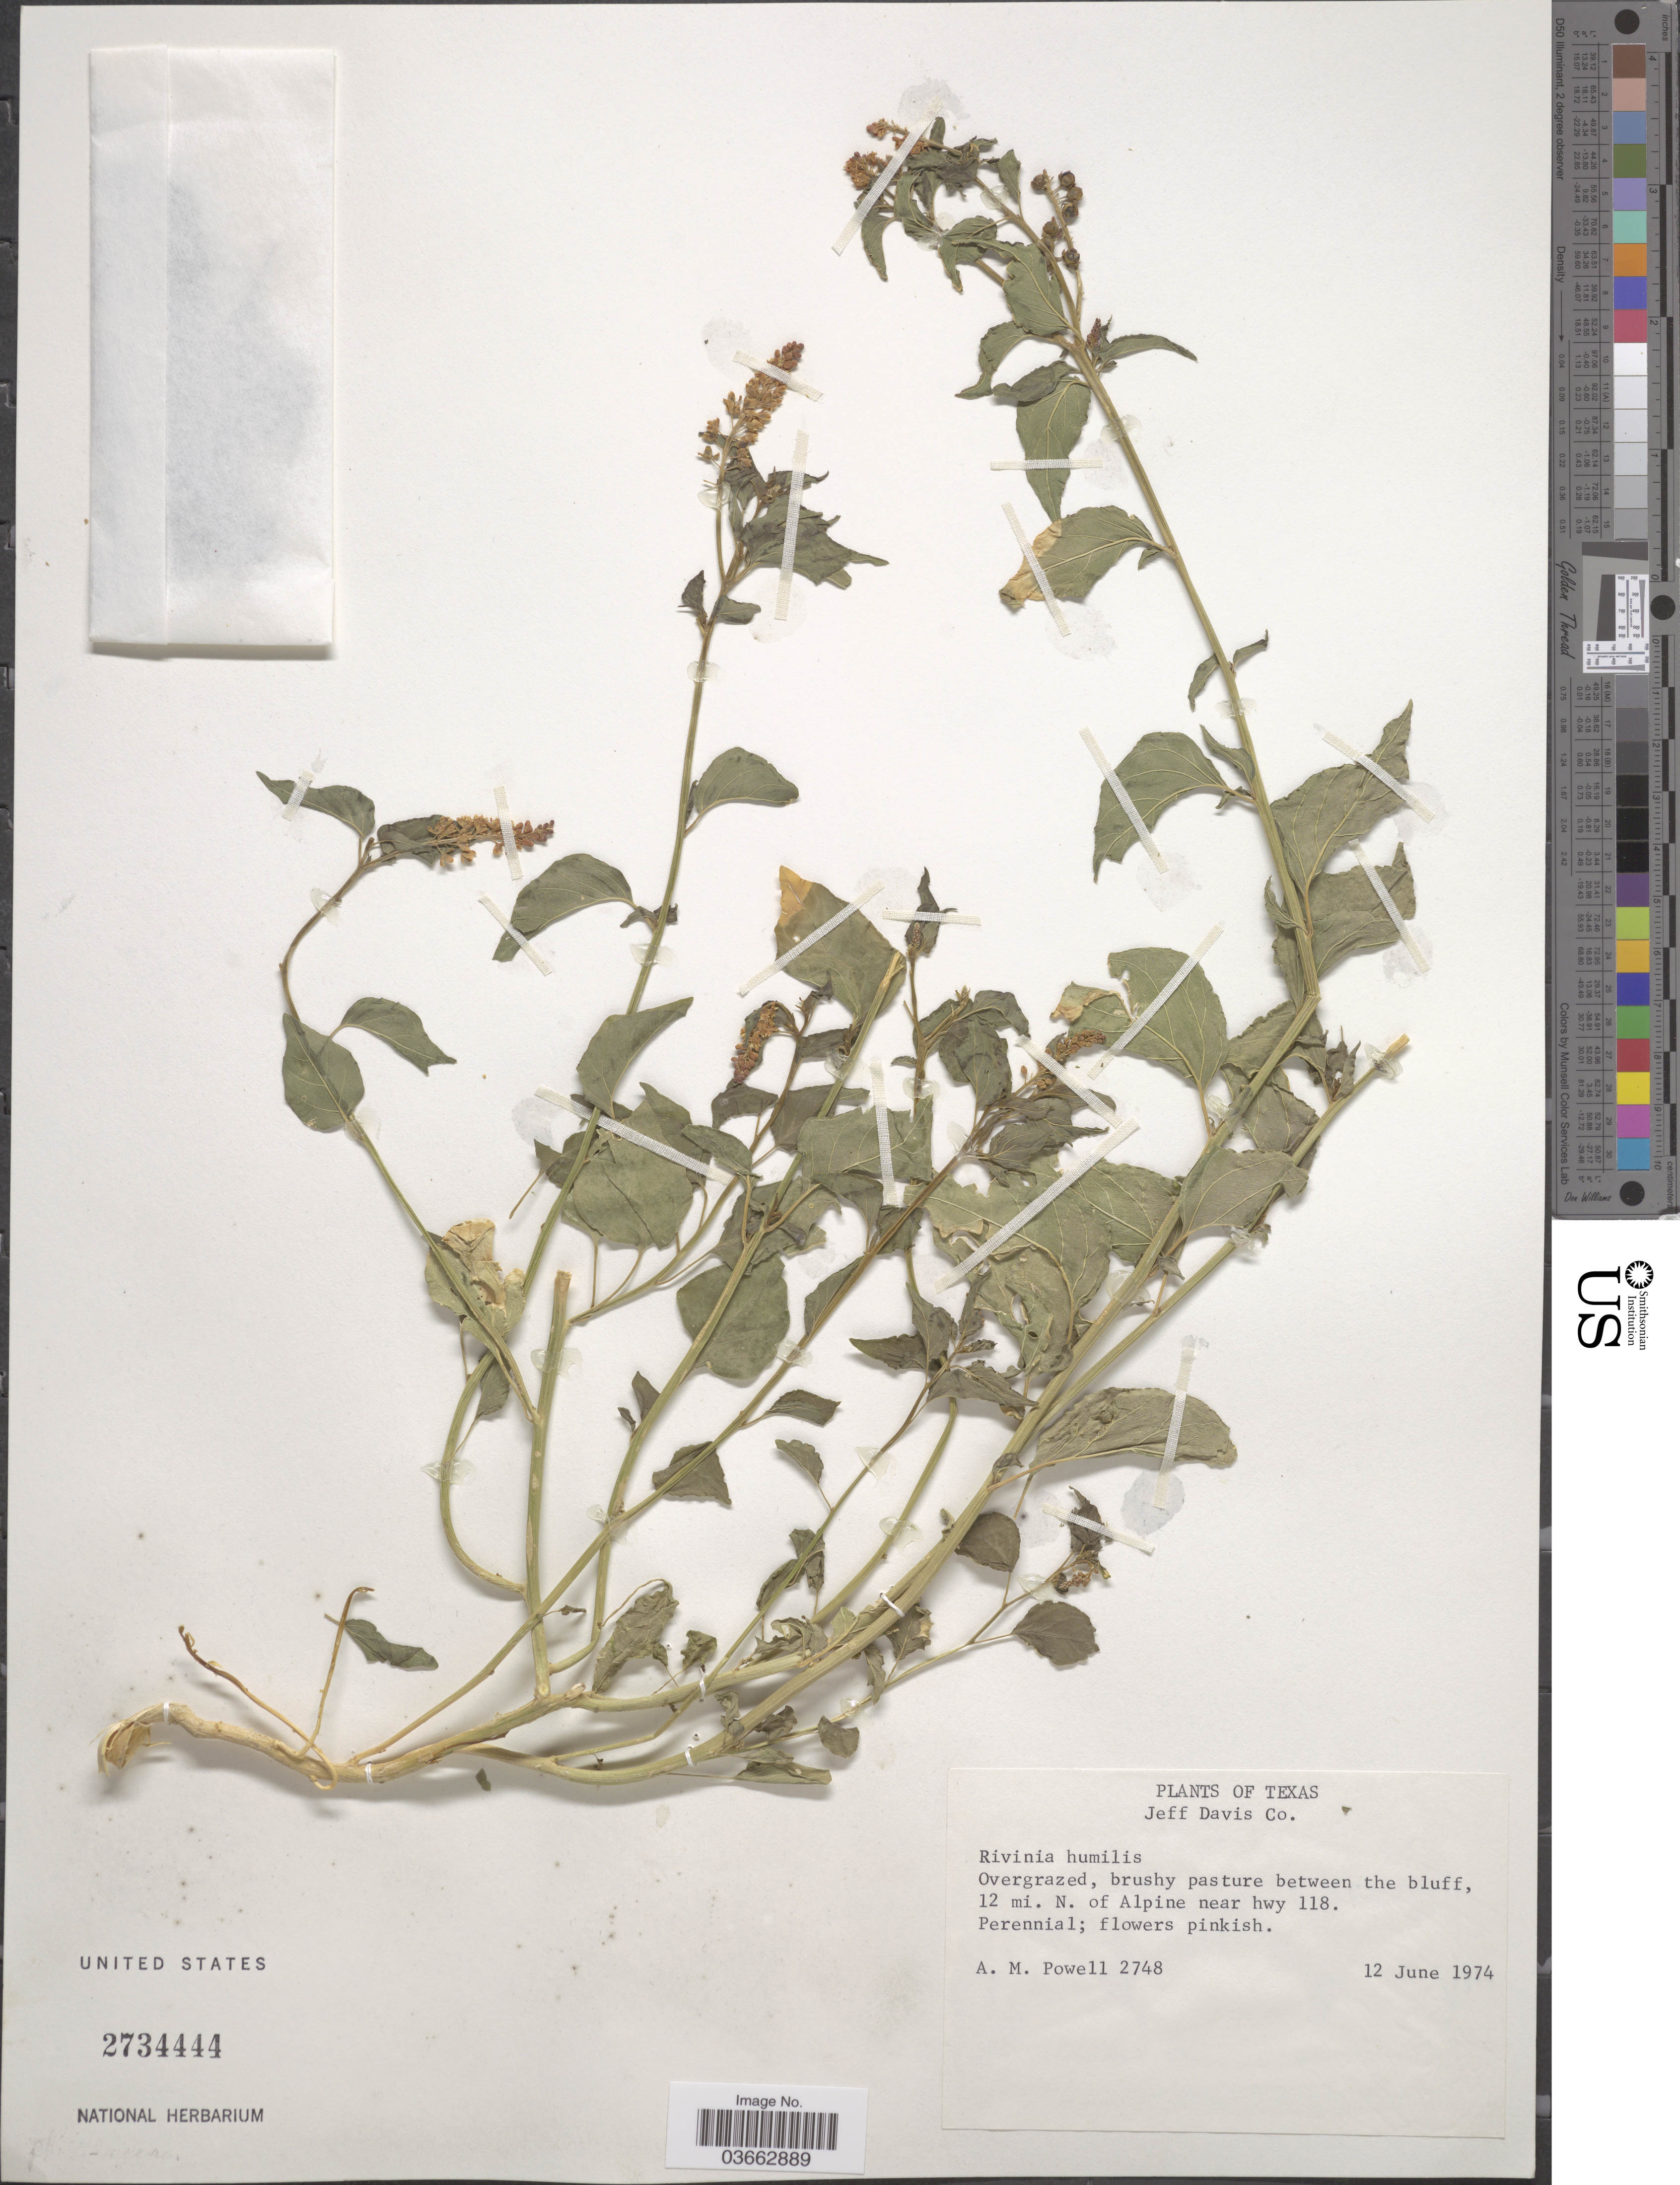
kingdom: Plantae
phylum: Tracheophyta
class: Magnoliopsida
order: Caryophyllales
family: Phytolaccaceae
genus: Rivina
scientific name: Rivina humilis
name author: L.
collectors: A. M. Powell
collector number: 2748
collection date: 1974-06-12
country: United States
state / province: Texas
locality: Jeff Davis Co. 12 mi. N. of Alpine near hwy 118.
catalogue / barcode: US 2734444